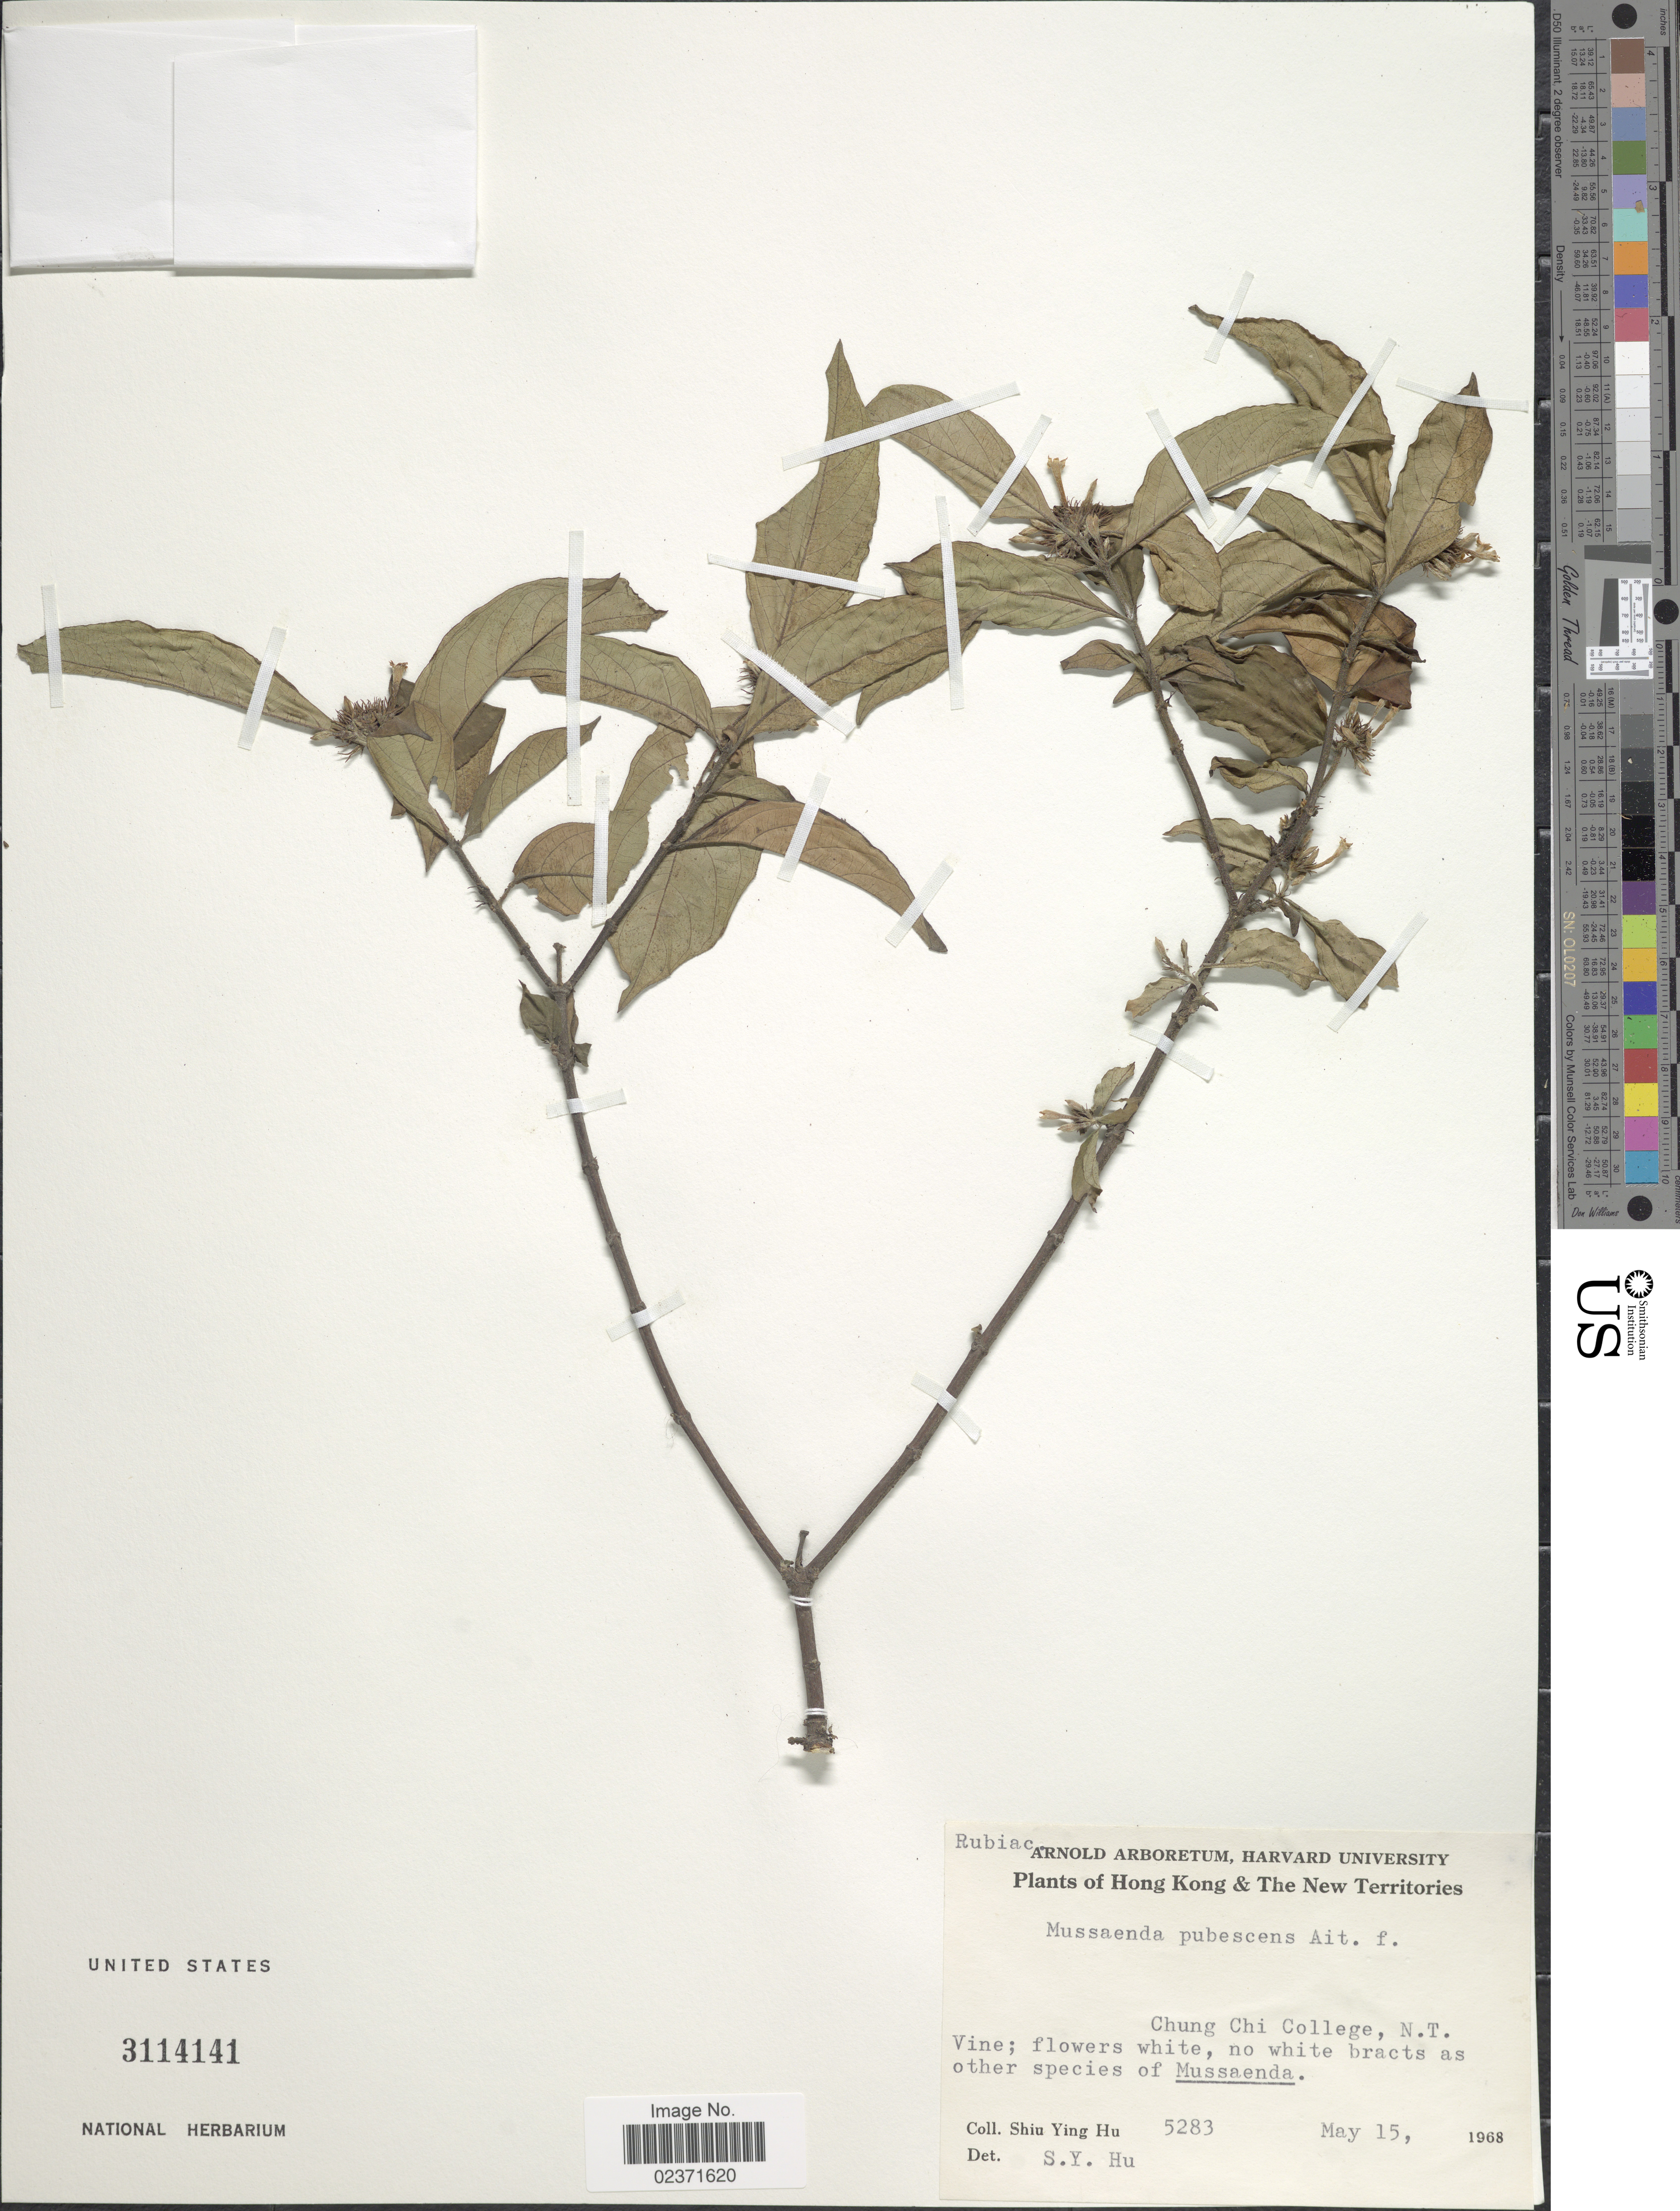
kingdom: Plantae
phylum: Tracheophyta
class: Magnoliopsida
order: Gentianales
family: Rubiaceae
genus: Mussaenda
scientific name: Mussaenda pubescens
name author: W.T. Aiton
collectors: S. Y. Hu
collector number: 5283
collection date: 1968-05-15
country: China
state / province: Hong Kong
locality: The New Territories. Chung Choi College, N.T.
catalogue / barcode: US 3114141